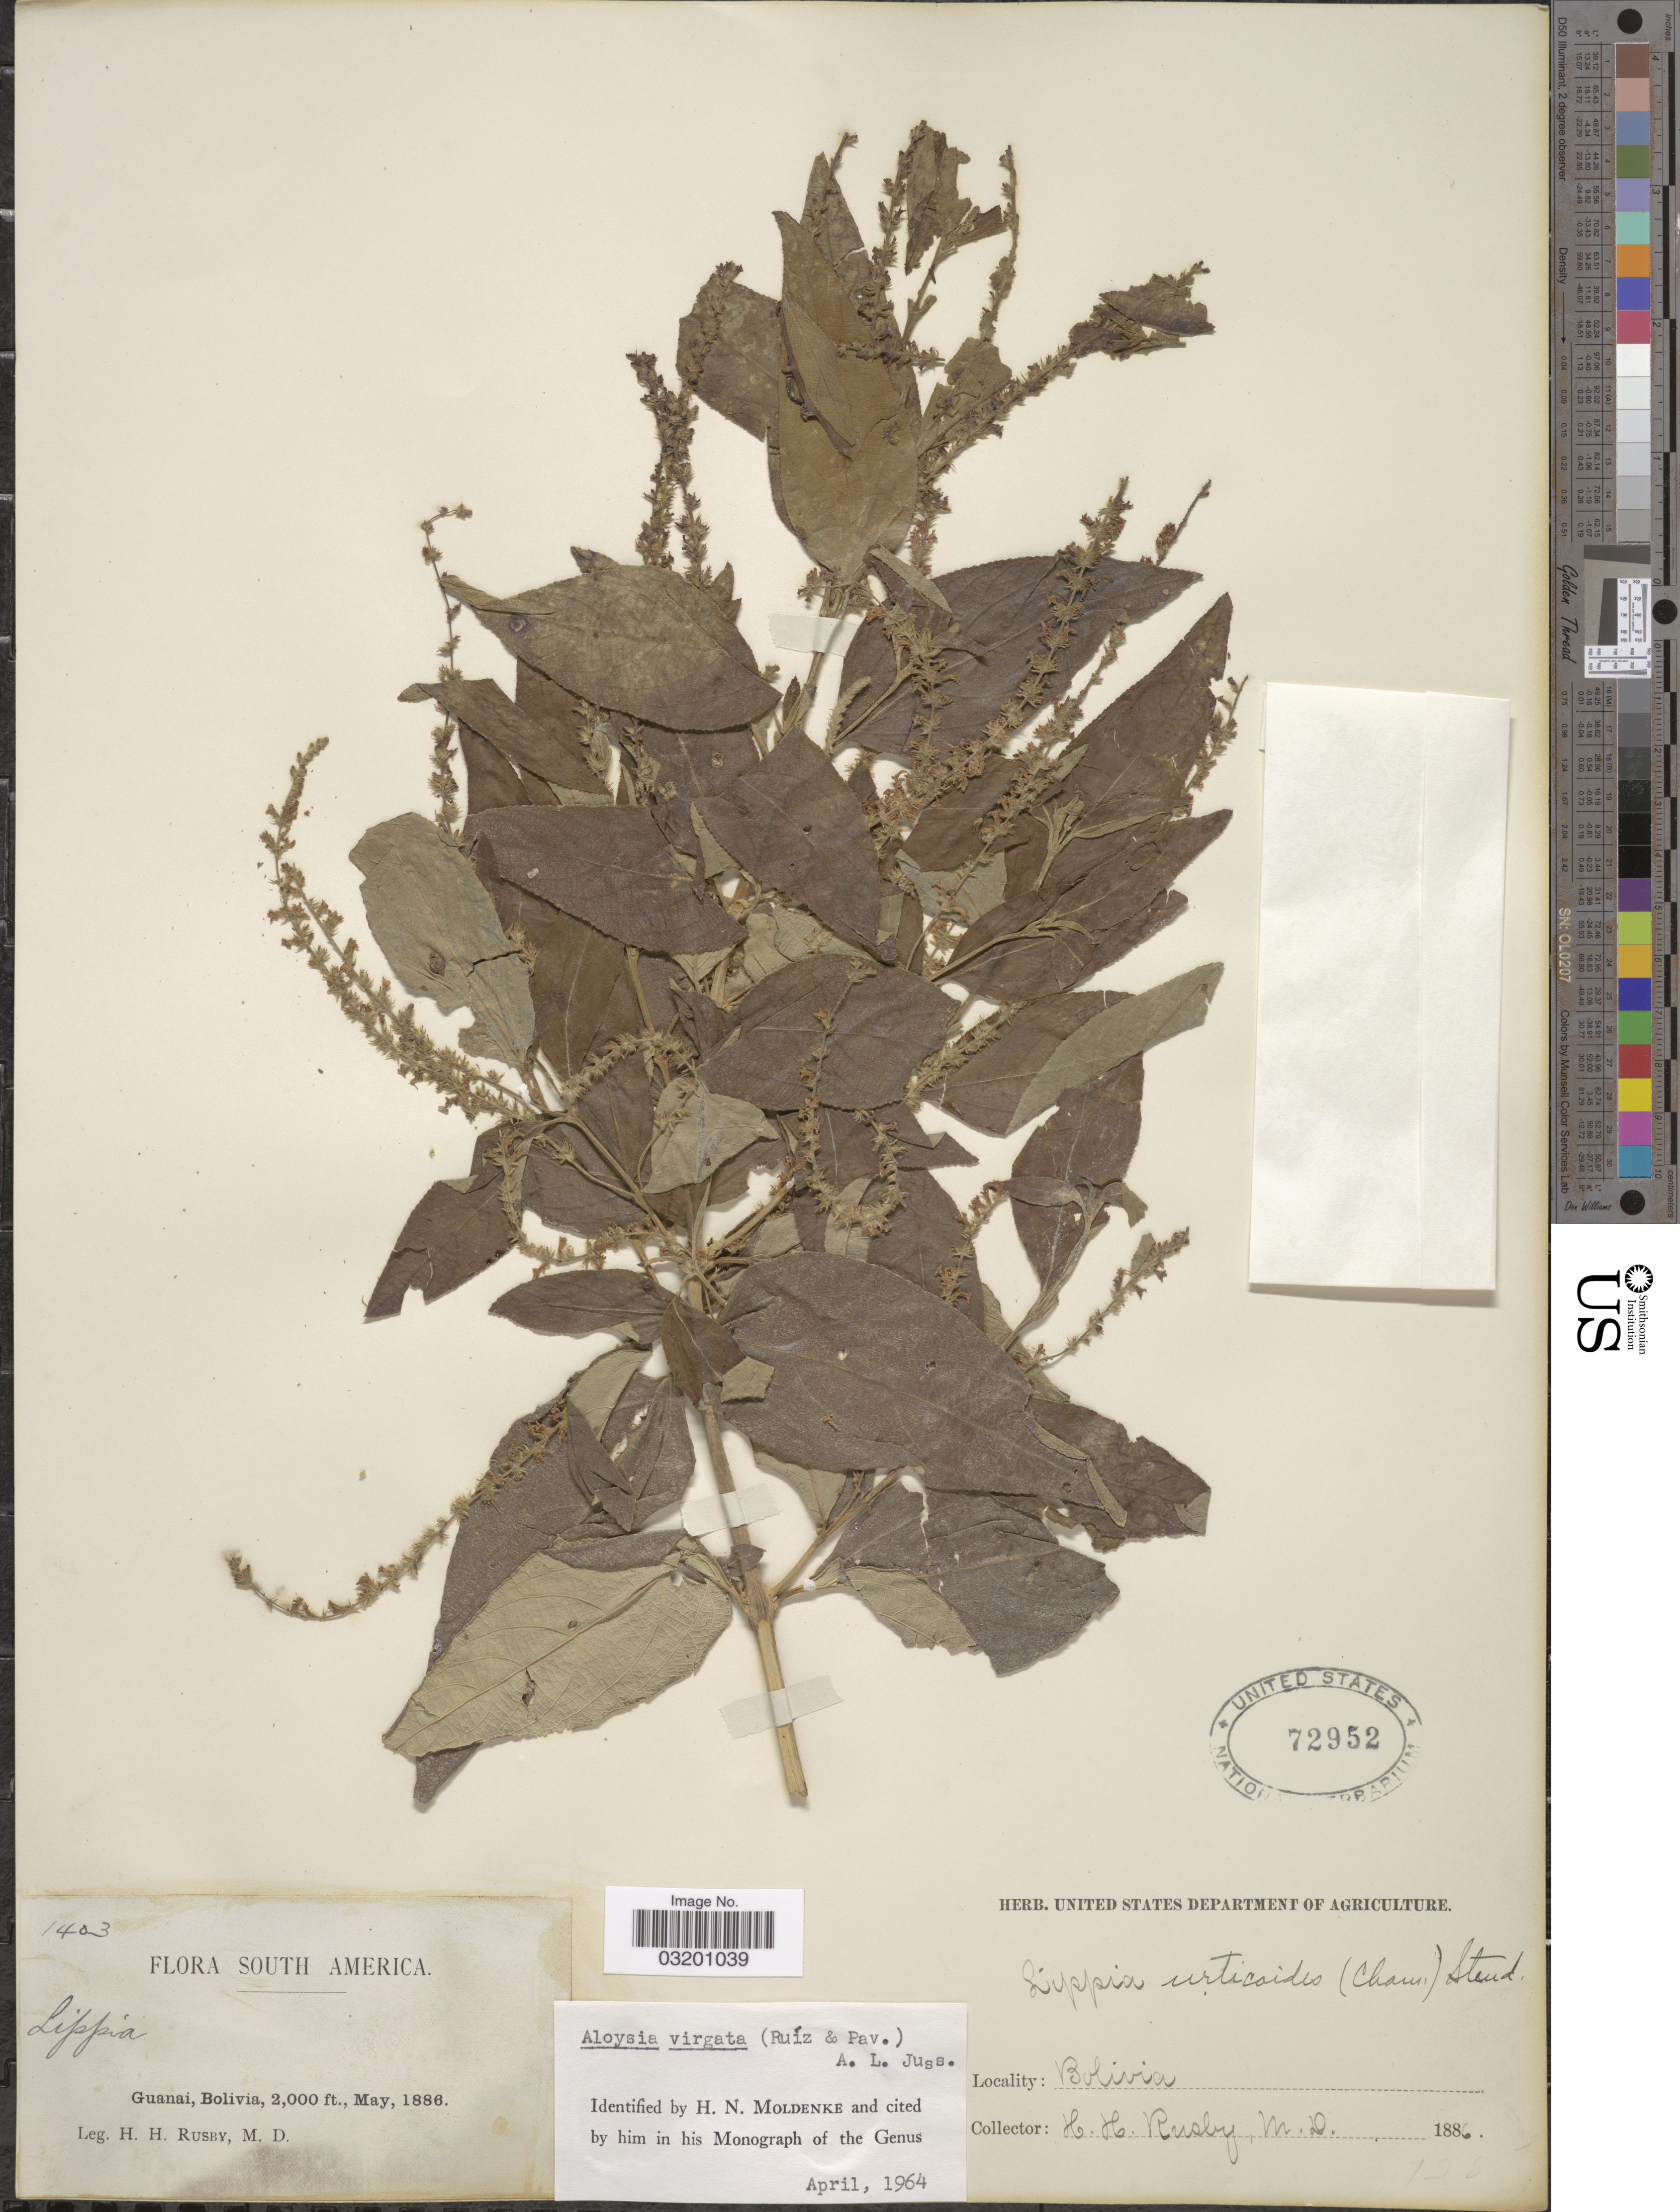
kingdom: Plantae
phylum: Tracheophyta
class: Magnoliopsida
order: Lamiales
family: Verbenaceae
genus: Aloysia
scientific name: Aloysia virgata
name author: (Ruiz & Pav.) Juss.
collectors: H. H. Rusby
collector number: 1403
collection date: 1886-05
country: Bolivia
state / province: La Páz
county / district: Larecaja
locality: Guanay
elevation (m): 610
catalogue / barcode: US 72952